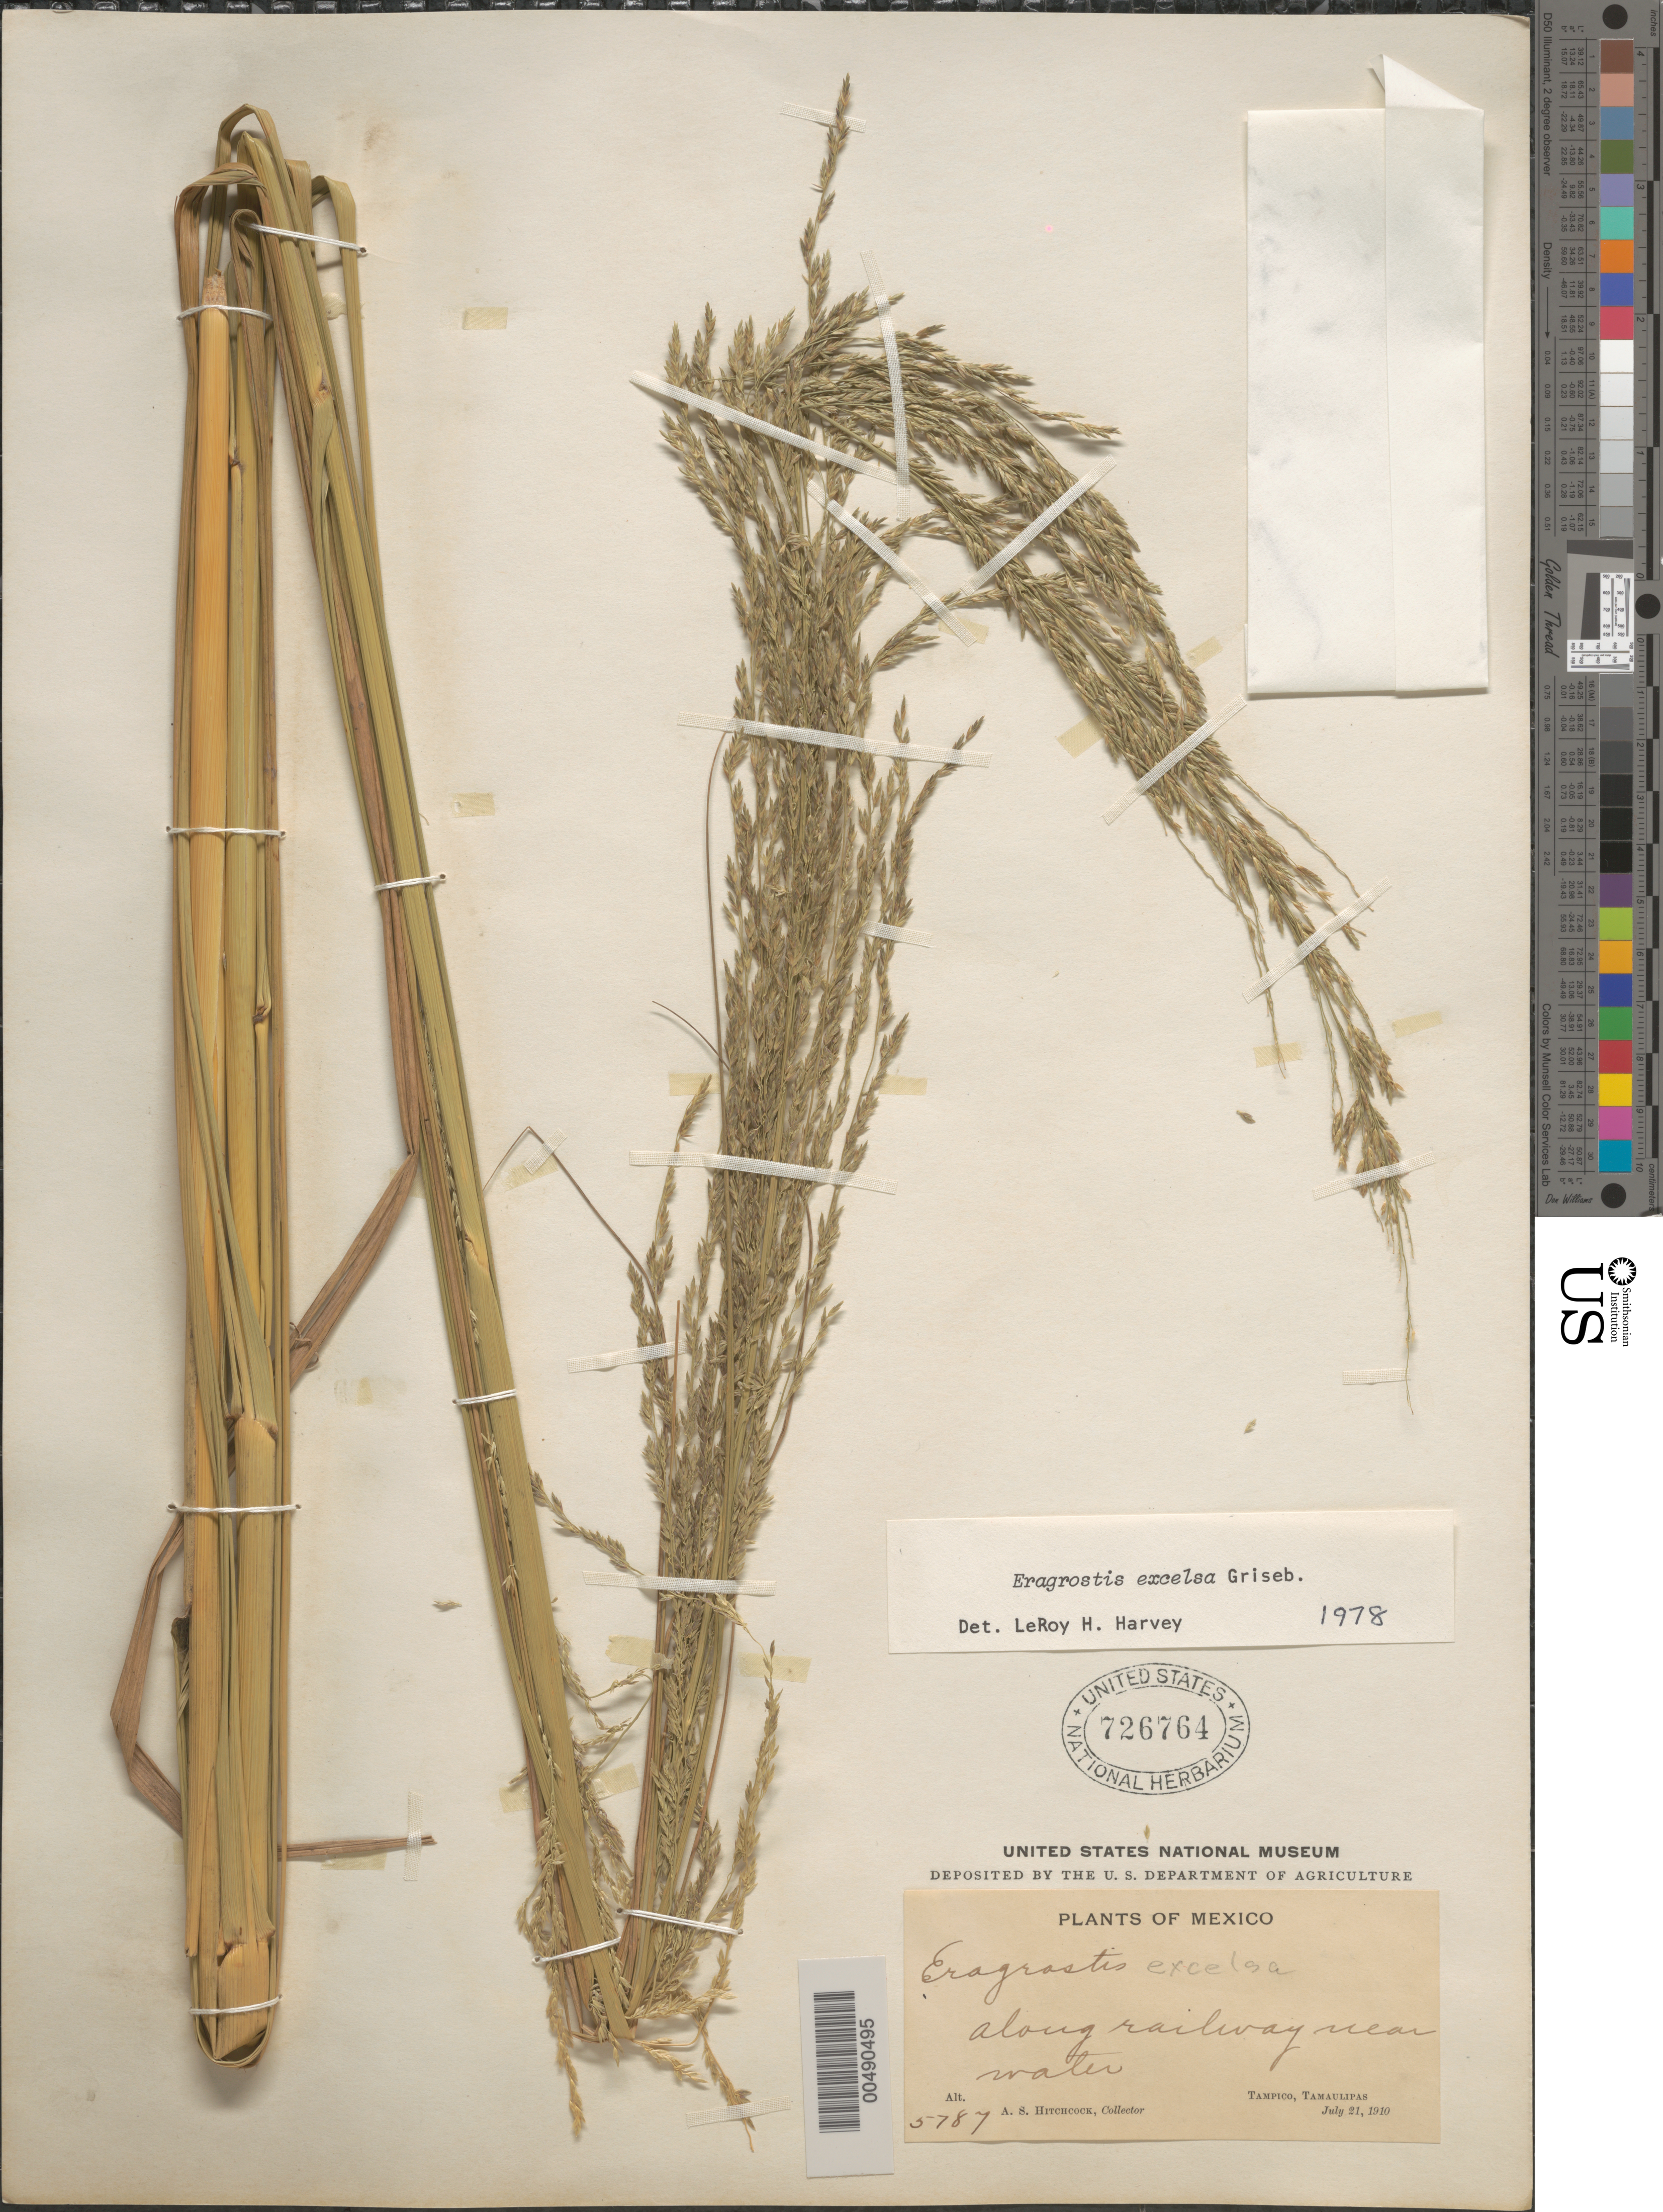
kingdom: Plantae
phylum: Tracheophyta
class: Liliopsida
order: Poales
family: Poaceae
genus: Eragrostis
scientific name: Eragrostis excelsa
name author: Griseb.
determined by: Harvey, L. H.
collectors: A. S. Hitchcock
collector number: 5787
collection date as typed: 21 Jul 1910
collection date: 1910-07-21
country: Mexico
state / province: Tamaulipas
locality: Tampico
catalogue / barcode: US 726764